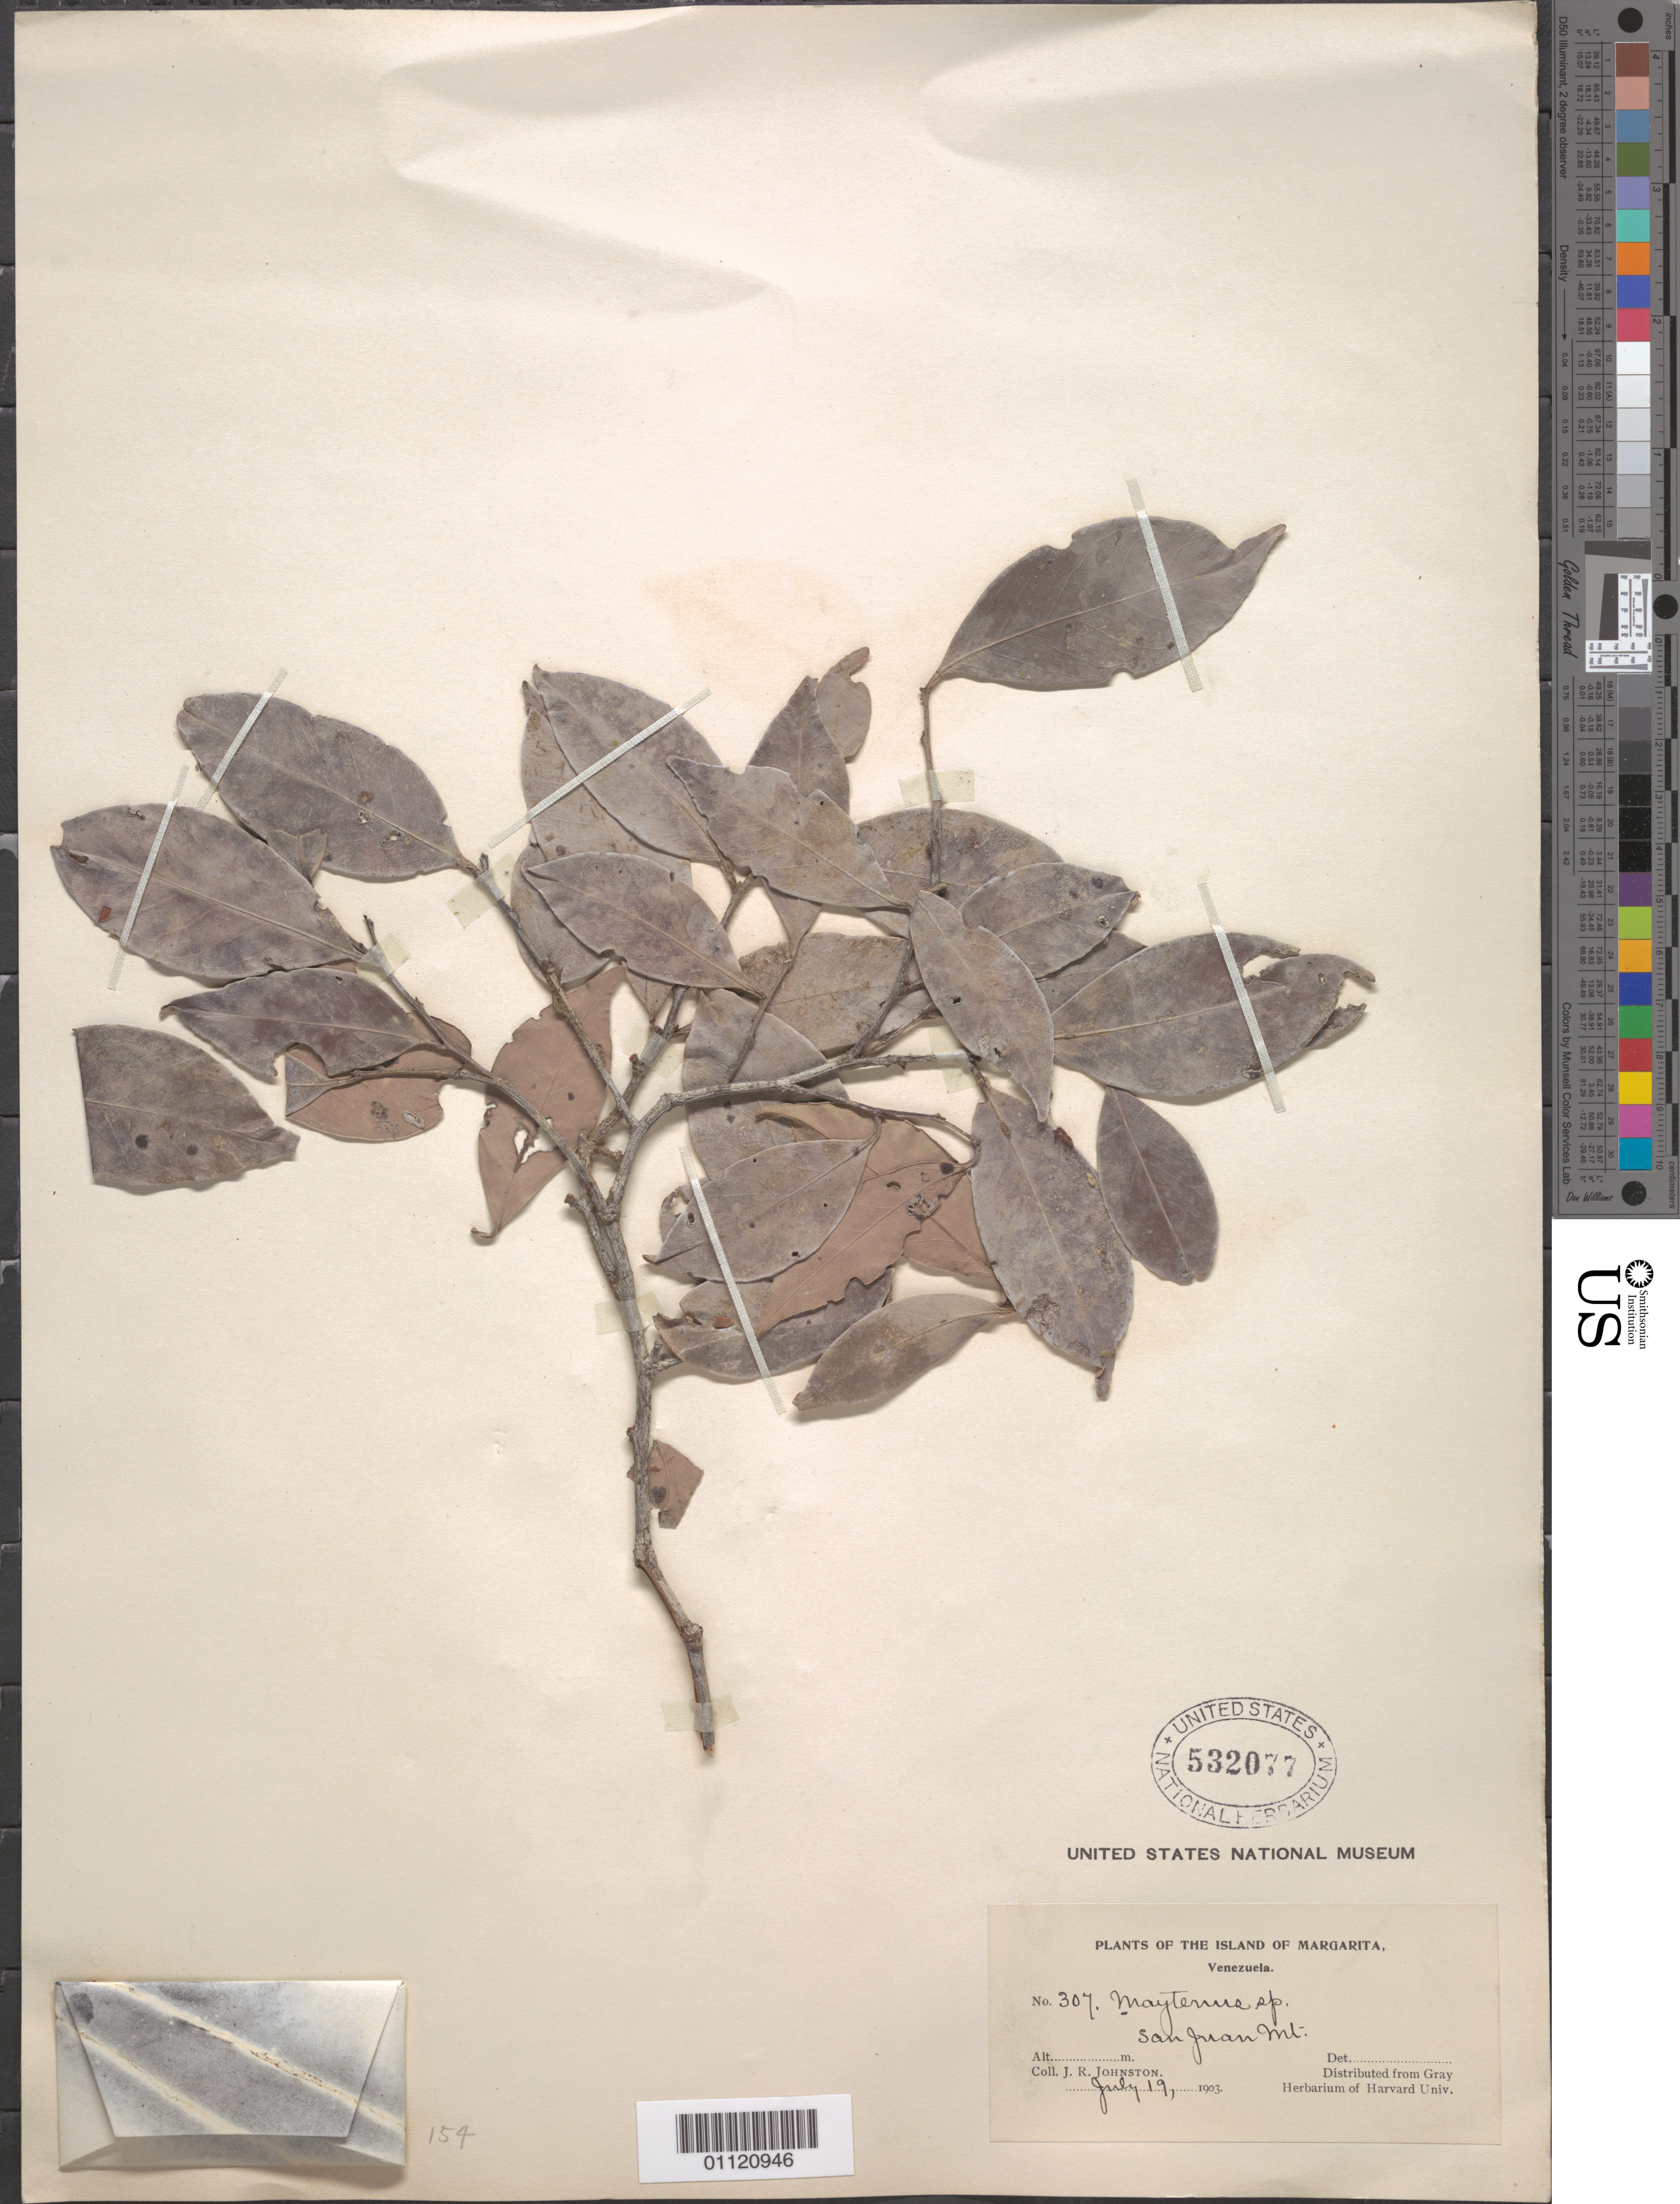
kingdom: Plantae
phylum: Tracheophyta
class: Magnoliopsida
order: Celastrales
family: Celastraceae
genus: Maytenus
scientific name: Maytenus karstenii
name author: Reissek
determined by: Strong, Mark T., (BOT), Smithsonian Institution - National Museum of Natural History (UNITED STATES)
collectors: J. Johnston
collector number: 307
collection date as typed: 19 Jul 1903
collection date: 1903-07-19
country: Venezuela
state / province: Nueva Esparta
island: Margarita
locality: San Juan Mt.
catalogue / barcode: US 532077